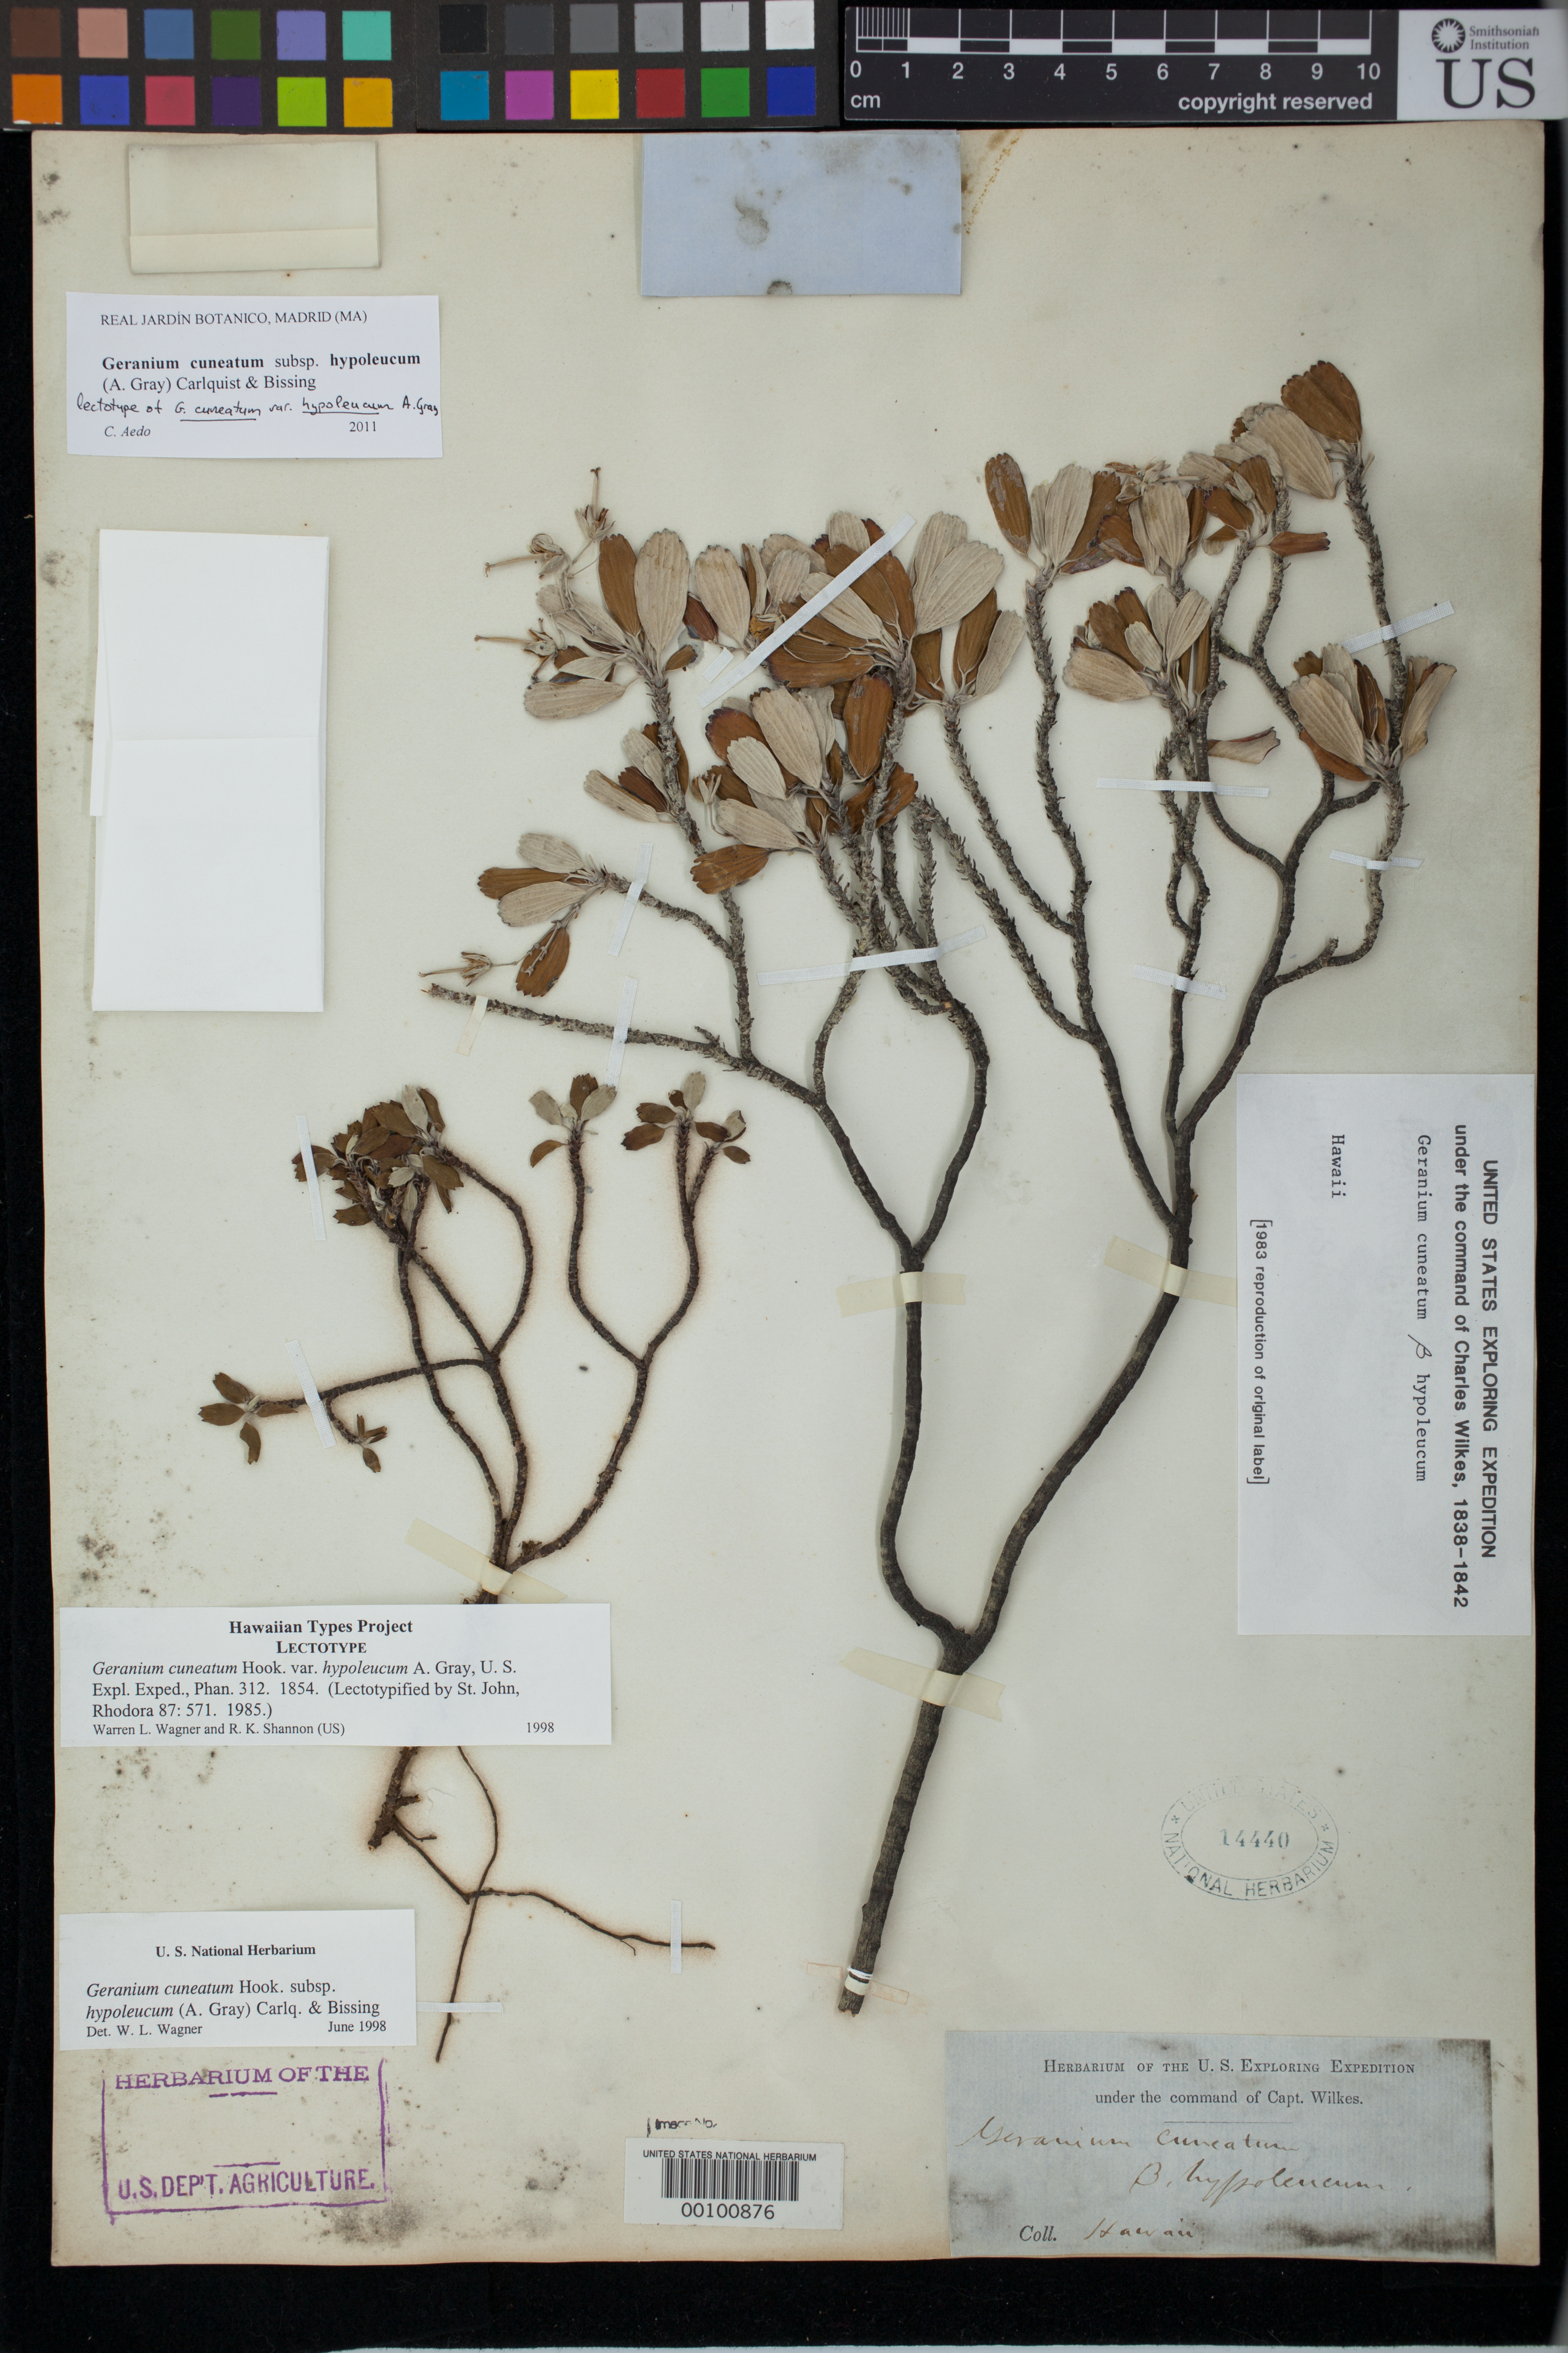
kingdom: Plantae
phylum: Tracheophyta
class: Magnoliopsida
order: Geraniales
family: Geraniaceae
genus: Geranium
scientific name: Geranium cuneatum subsp. hypoleucum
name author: (A. Gray) Carlquist & Bissing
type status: Lectotype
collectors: Wilkes Explor. Exped.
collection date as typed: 1838 to -- --- 1842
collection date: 1838/1842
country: United States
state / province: Hawaii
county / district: Hawaii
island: Hawaii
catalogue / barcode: US 14440